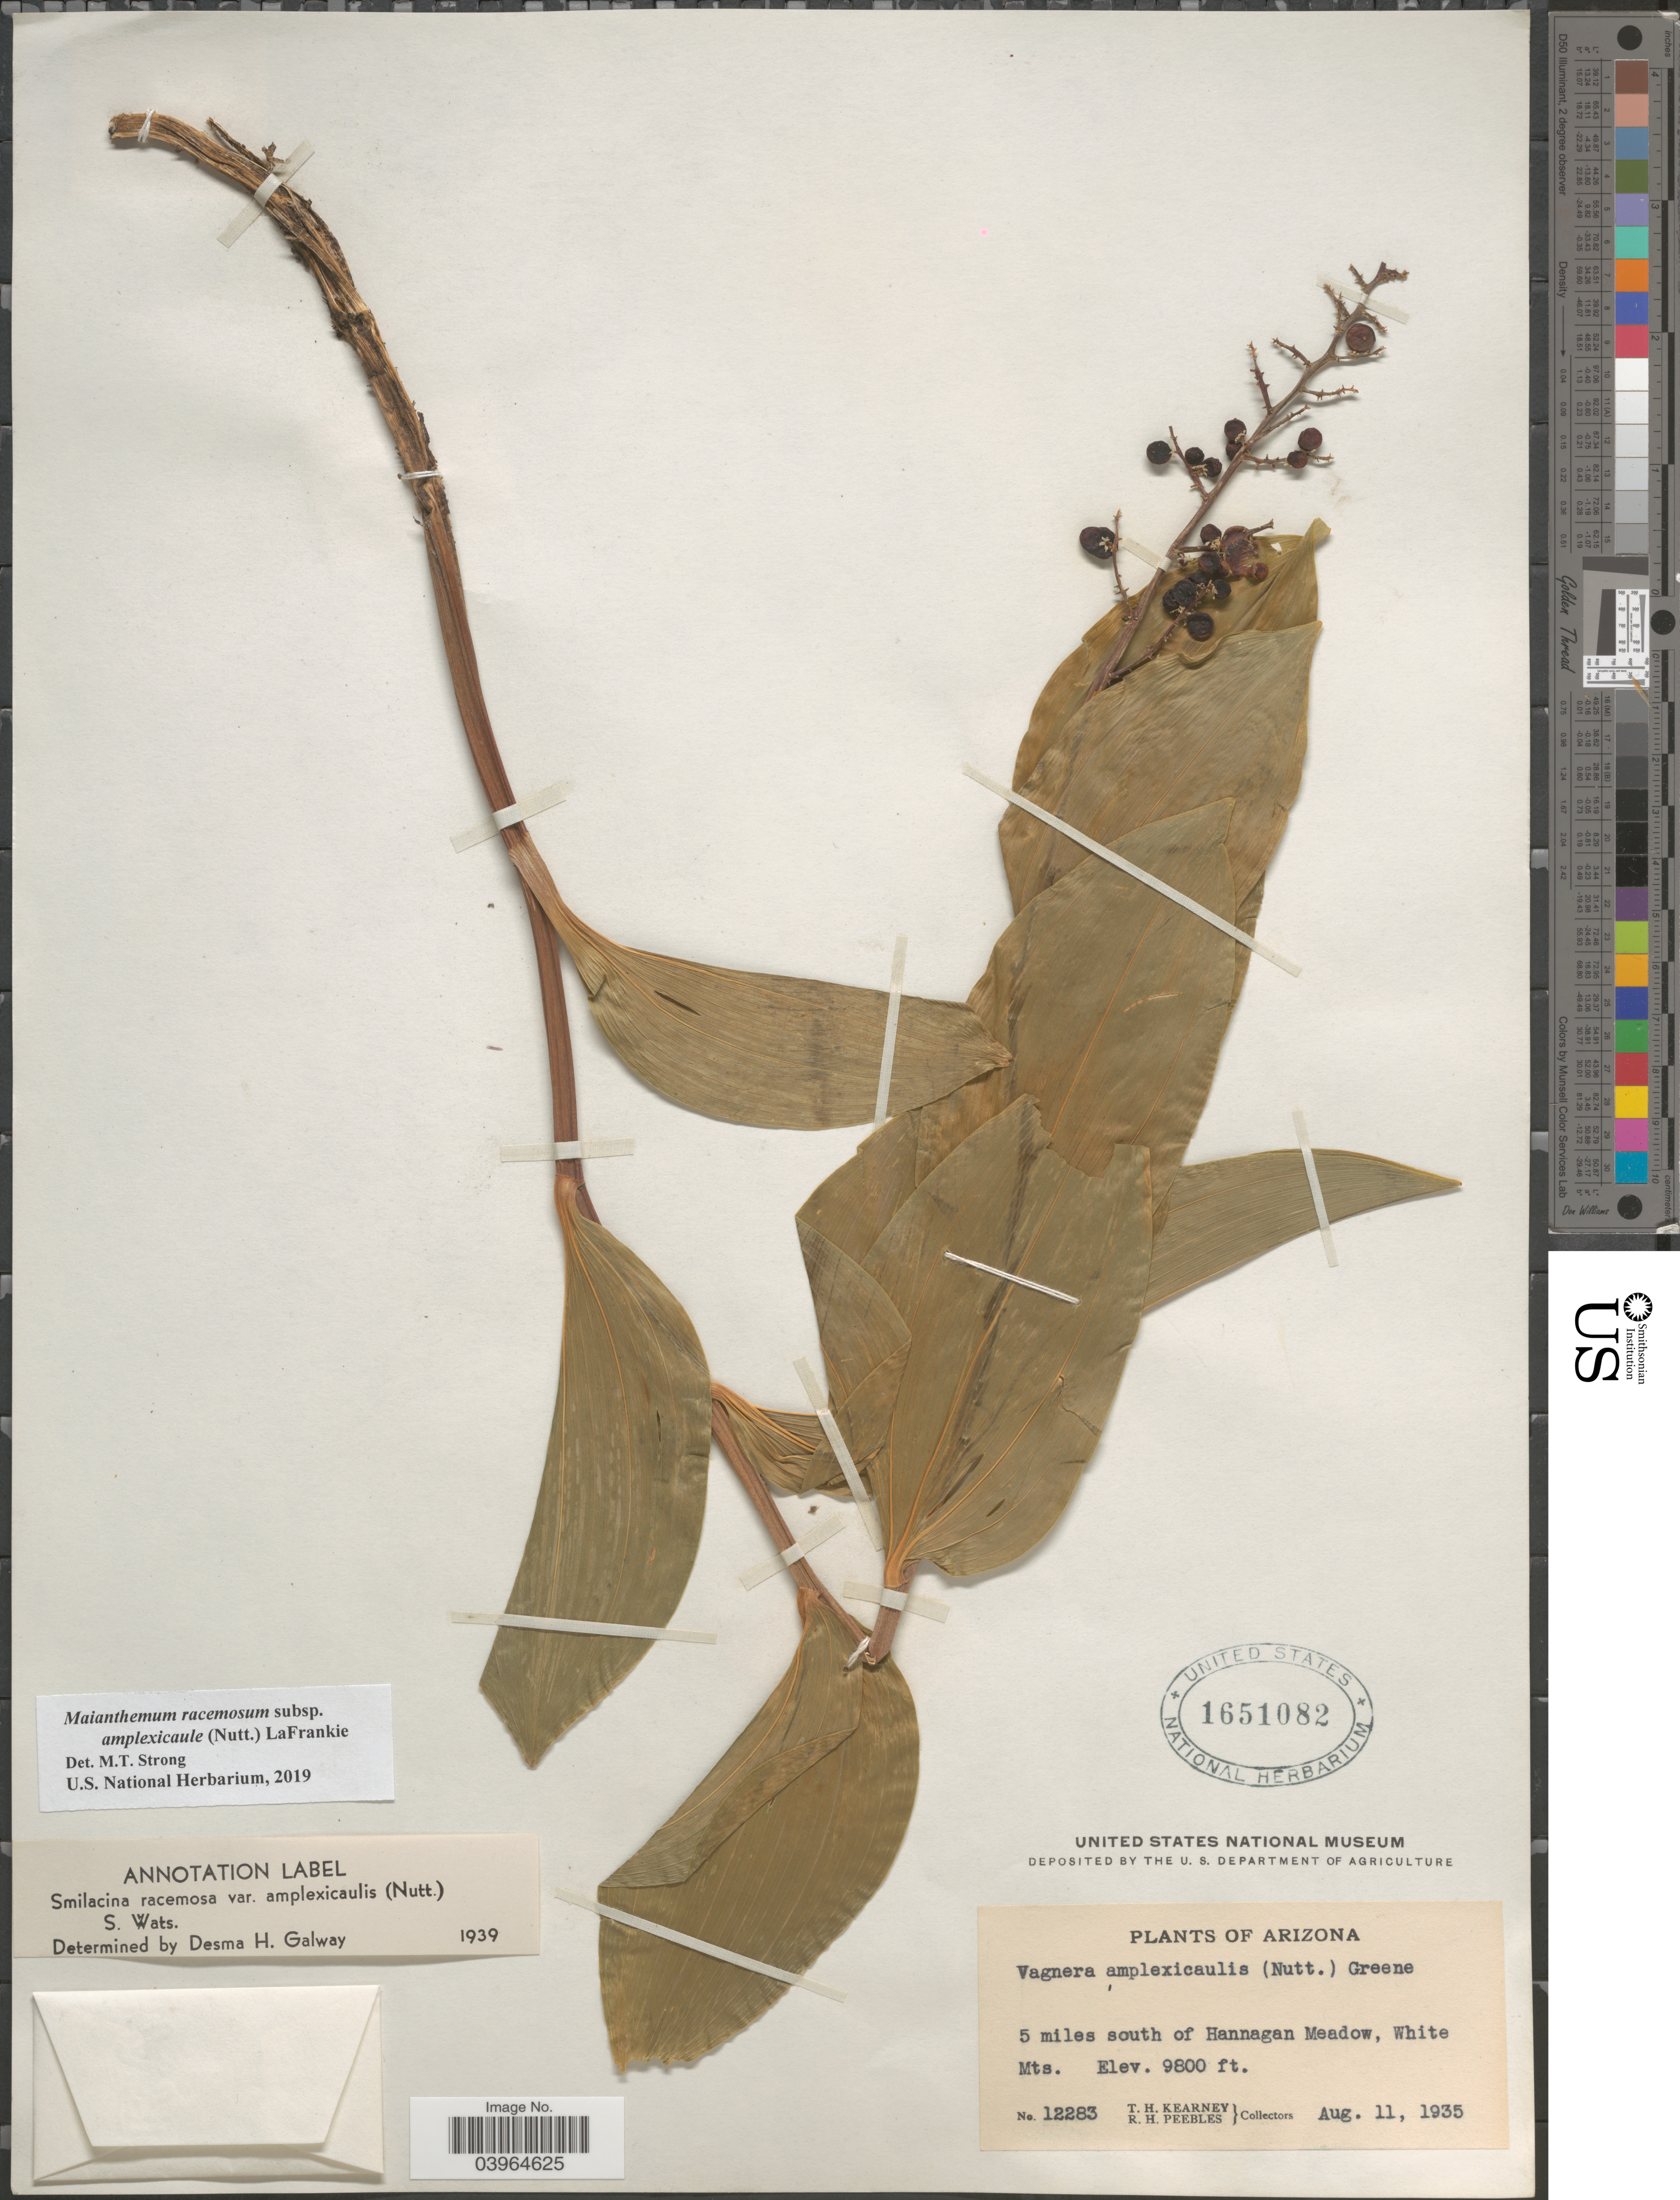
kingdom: Plantae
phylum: Tracheophyta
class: Liliopsida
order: Asparagales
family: Asparagaceae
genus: Maianthemum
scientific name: Maianthemum racemosum subsp. amplexicaule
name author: (Nutt.) LaFrankie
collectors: T. H. Kearney & R. H. Peebles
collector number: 12283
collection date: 1935-08-11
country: United States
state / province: Arizona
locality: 5 miles south of Hannagan Meadow, White Mts.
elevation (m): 2987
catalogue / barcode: US 1651082